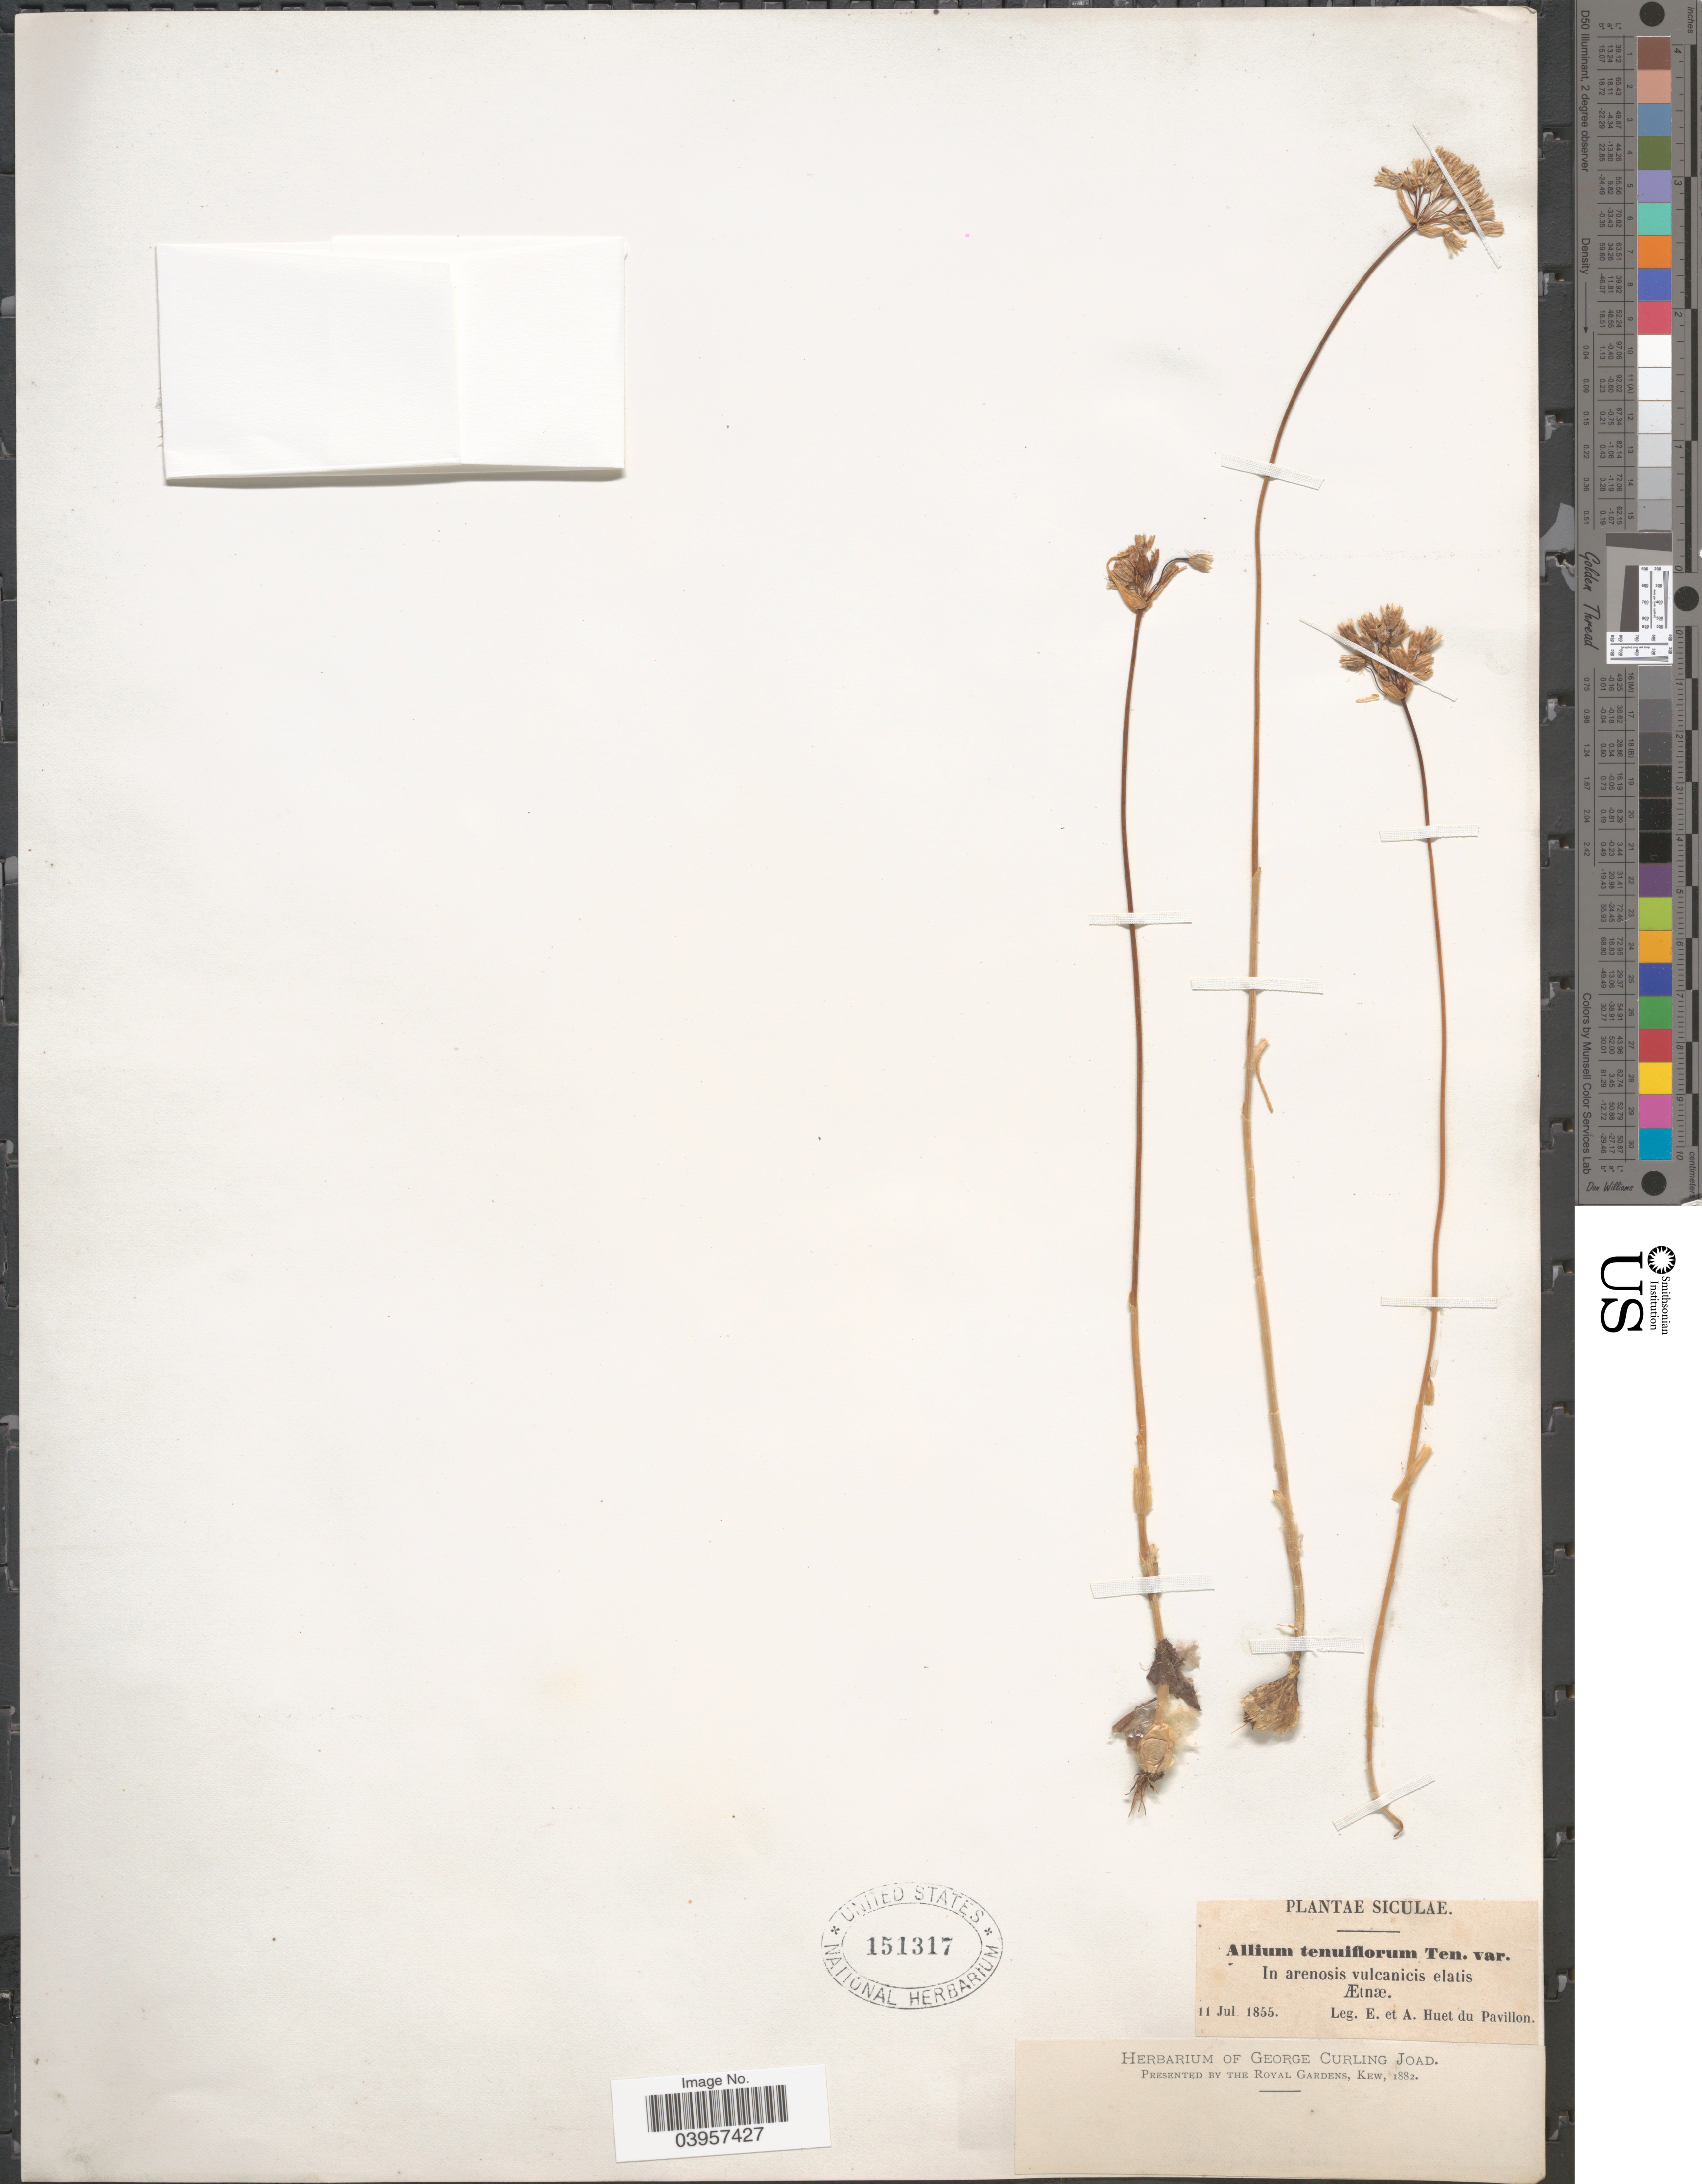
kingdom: Plantae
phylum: Tracheophyta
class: Liliopsida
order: Asparagales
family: Amaryllidaceae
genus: Allium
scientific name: Allium tenuiflorum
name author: Ten.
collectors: E. Huet du Pavillon & A. Huet du Pavillon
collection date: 1855-07-11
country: Italy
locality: Siculae. In arenosis vulcanicis elatis. Ætnae.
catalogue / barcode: US 151317